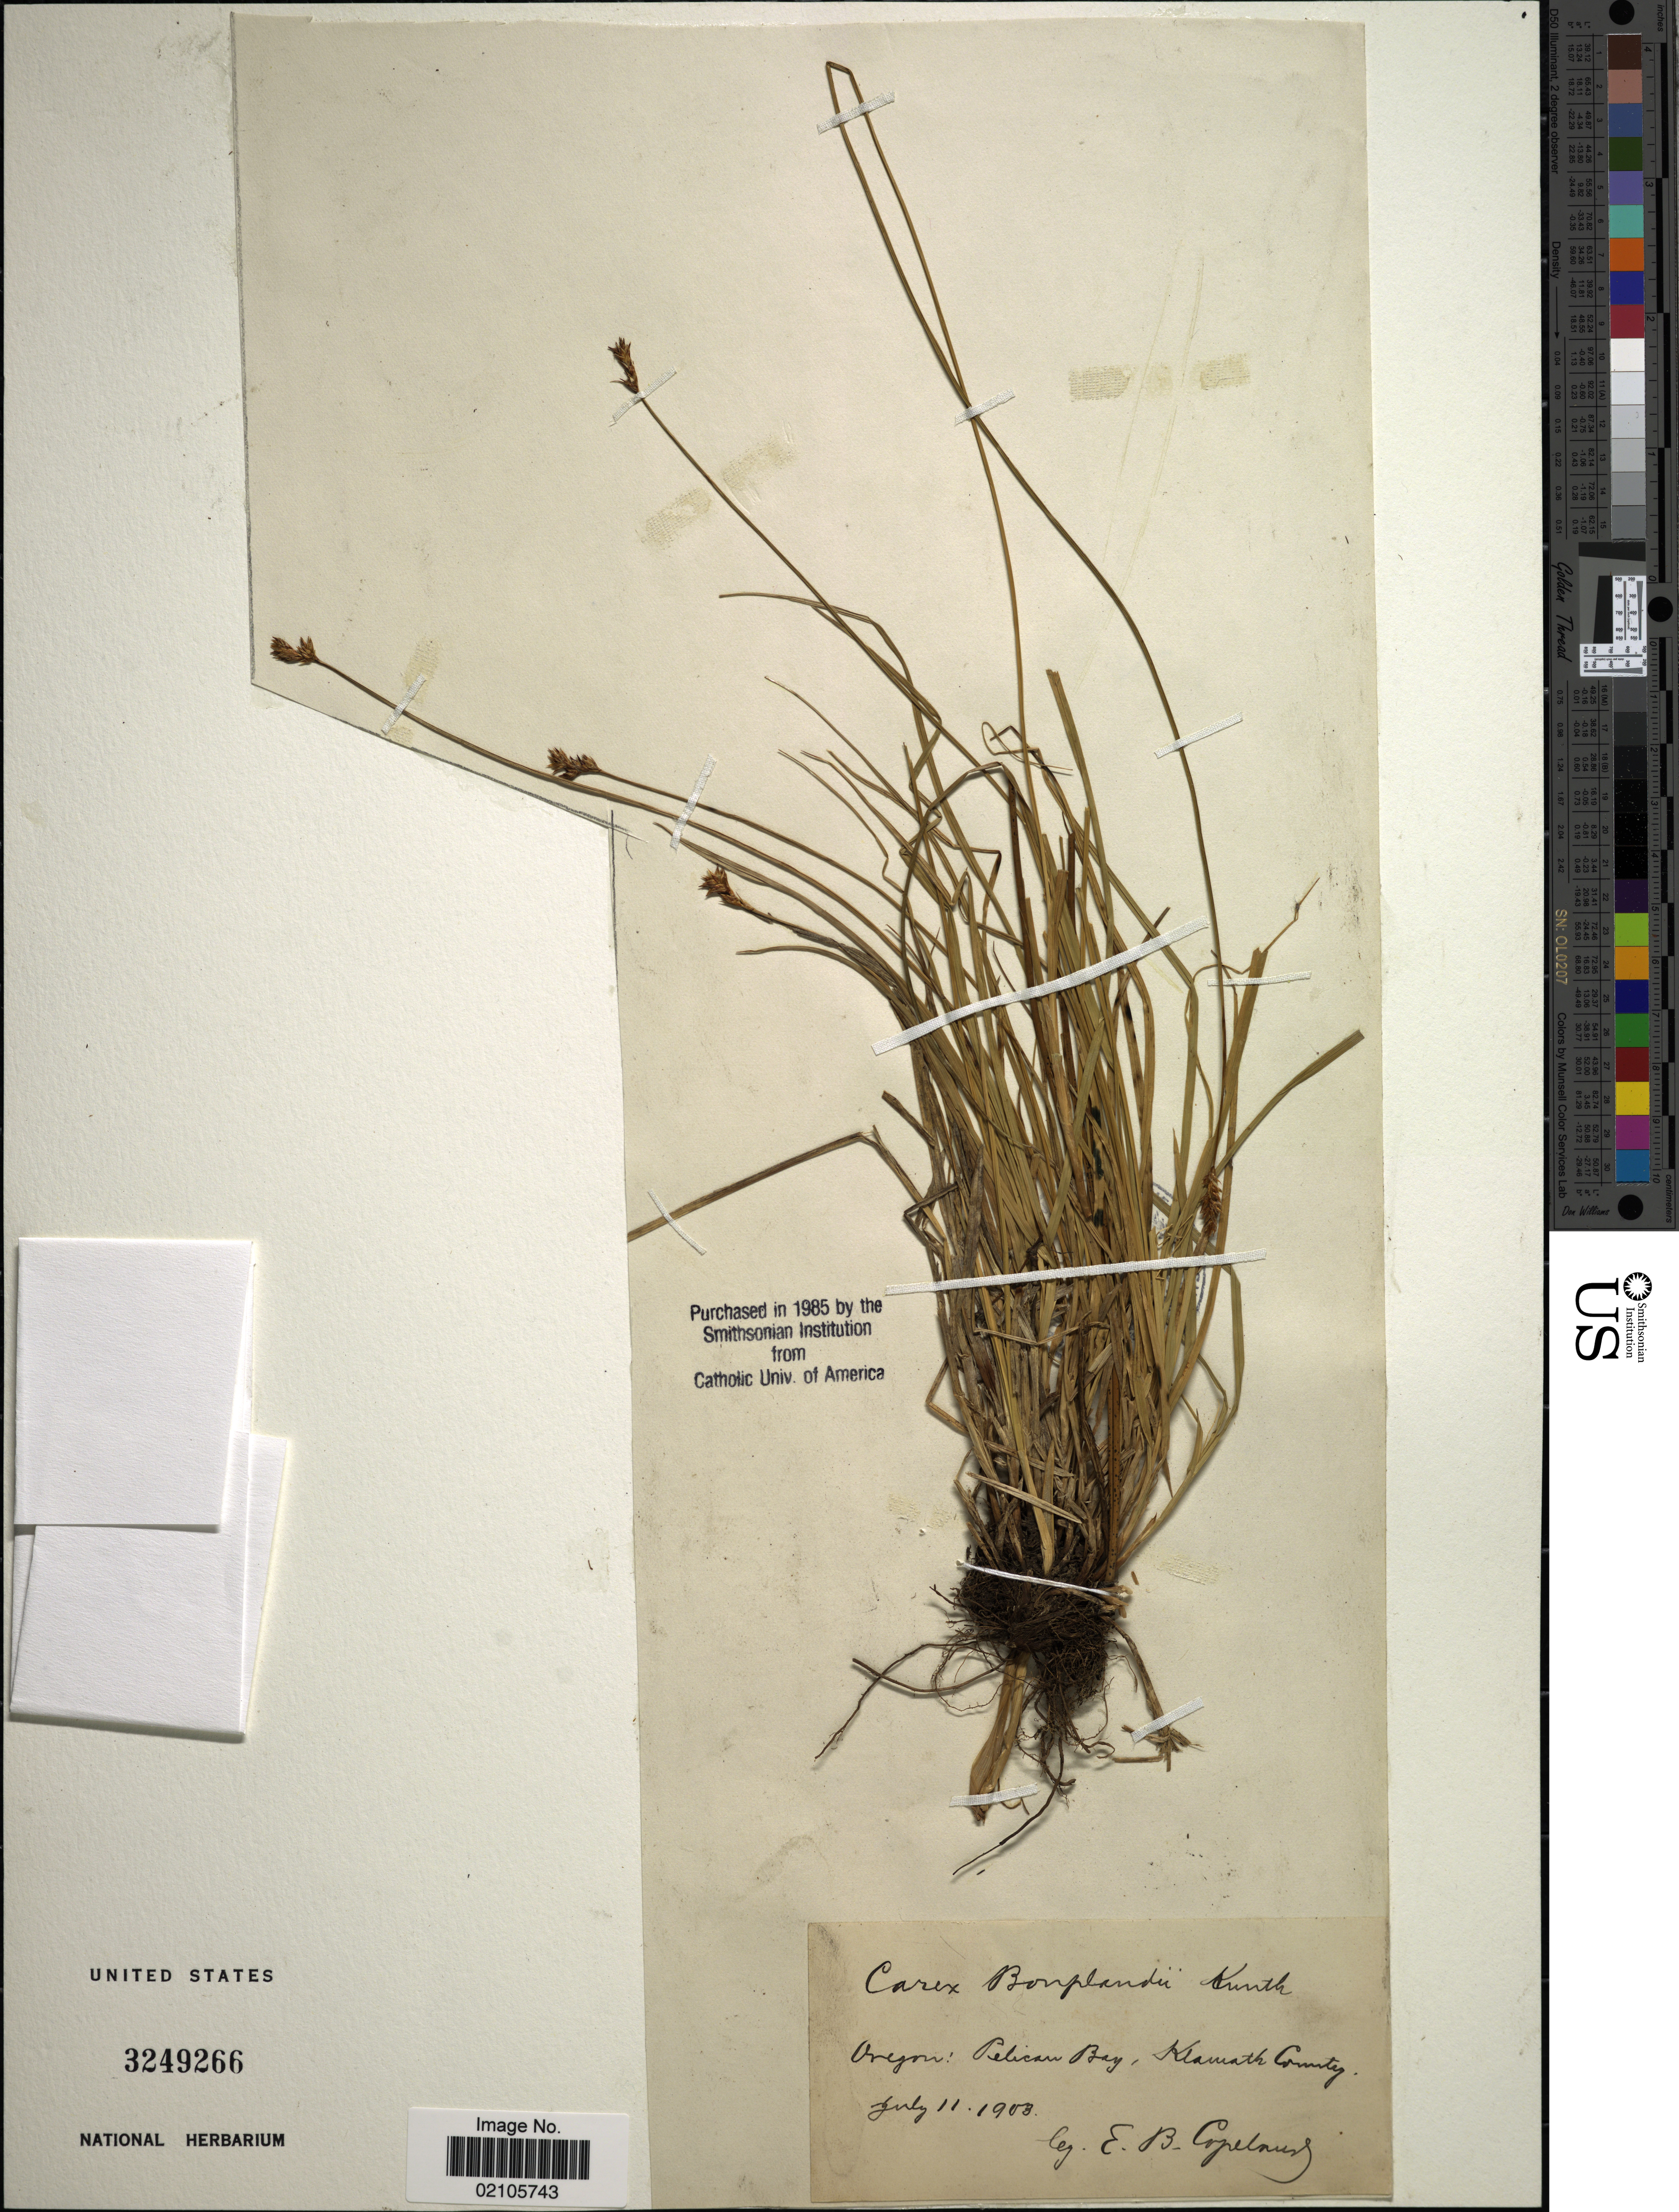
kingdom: Plantae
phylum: Tracheophyta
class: Liliopsida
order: Poales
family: Cyperaceae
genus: Carex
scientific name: Carex bonplandii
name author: Kunth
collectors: E. B. Copeland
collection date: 1903-07-11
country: United States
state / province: Oregon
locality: Oregon: Pelican Bay, Klamath County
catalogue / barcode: US 3249266